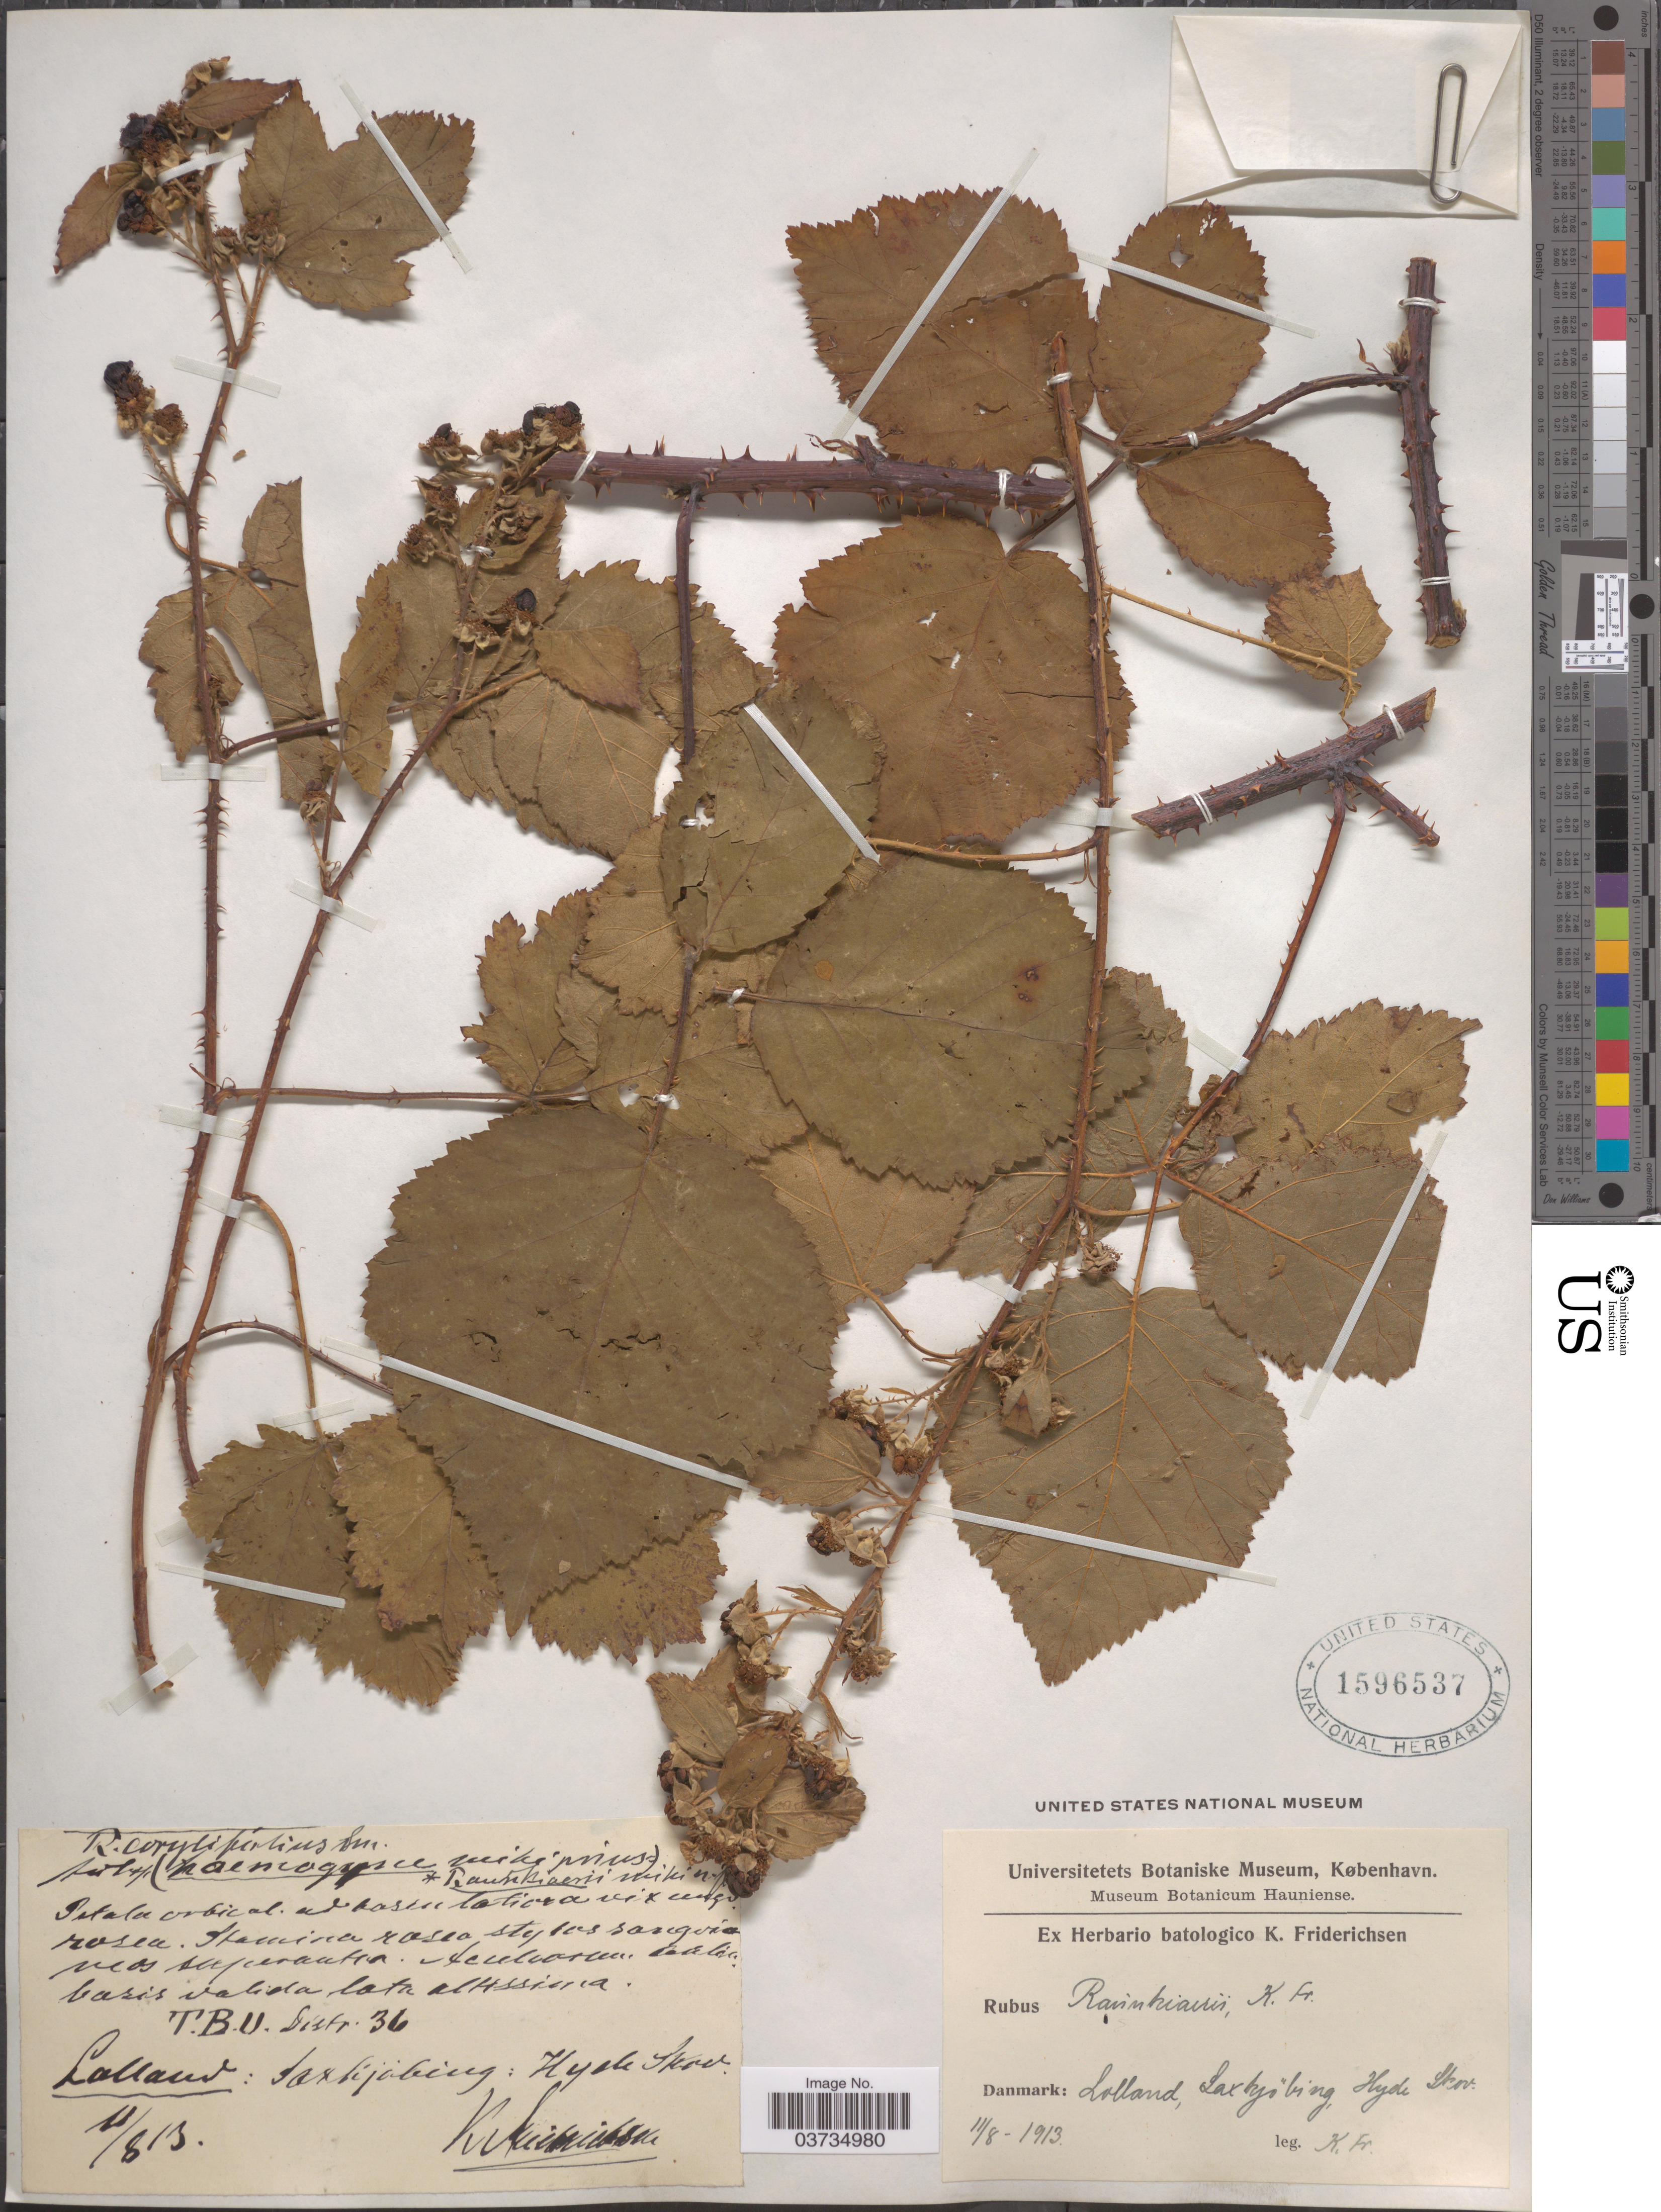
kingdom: Plantae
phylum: Tracheophyta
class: Magnoliopsida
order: Rosales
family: Rosaceae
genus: Rubus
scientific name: Rubus raunkiaeri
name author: Frid.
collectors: K. Friderichsen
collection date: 1913-08-11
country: Denmark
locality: Danmark: Lalland: Saxkjöbing, Hyde Skov.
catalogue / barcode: US 1596537